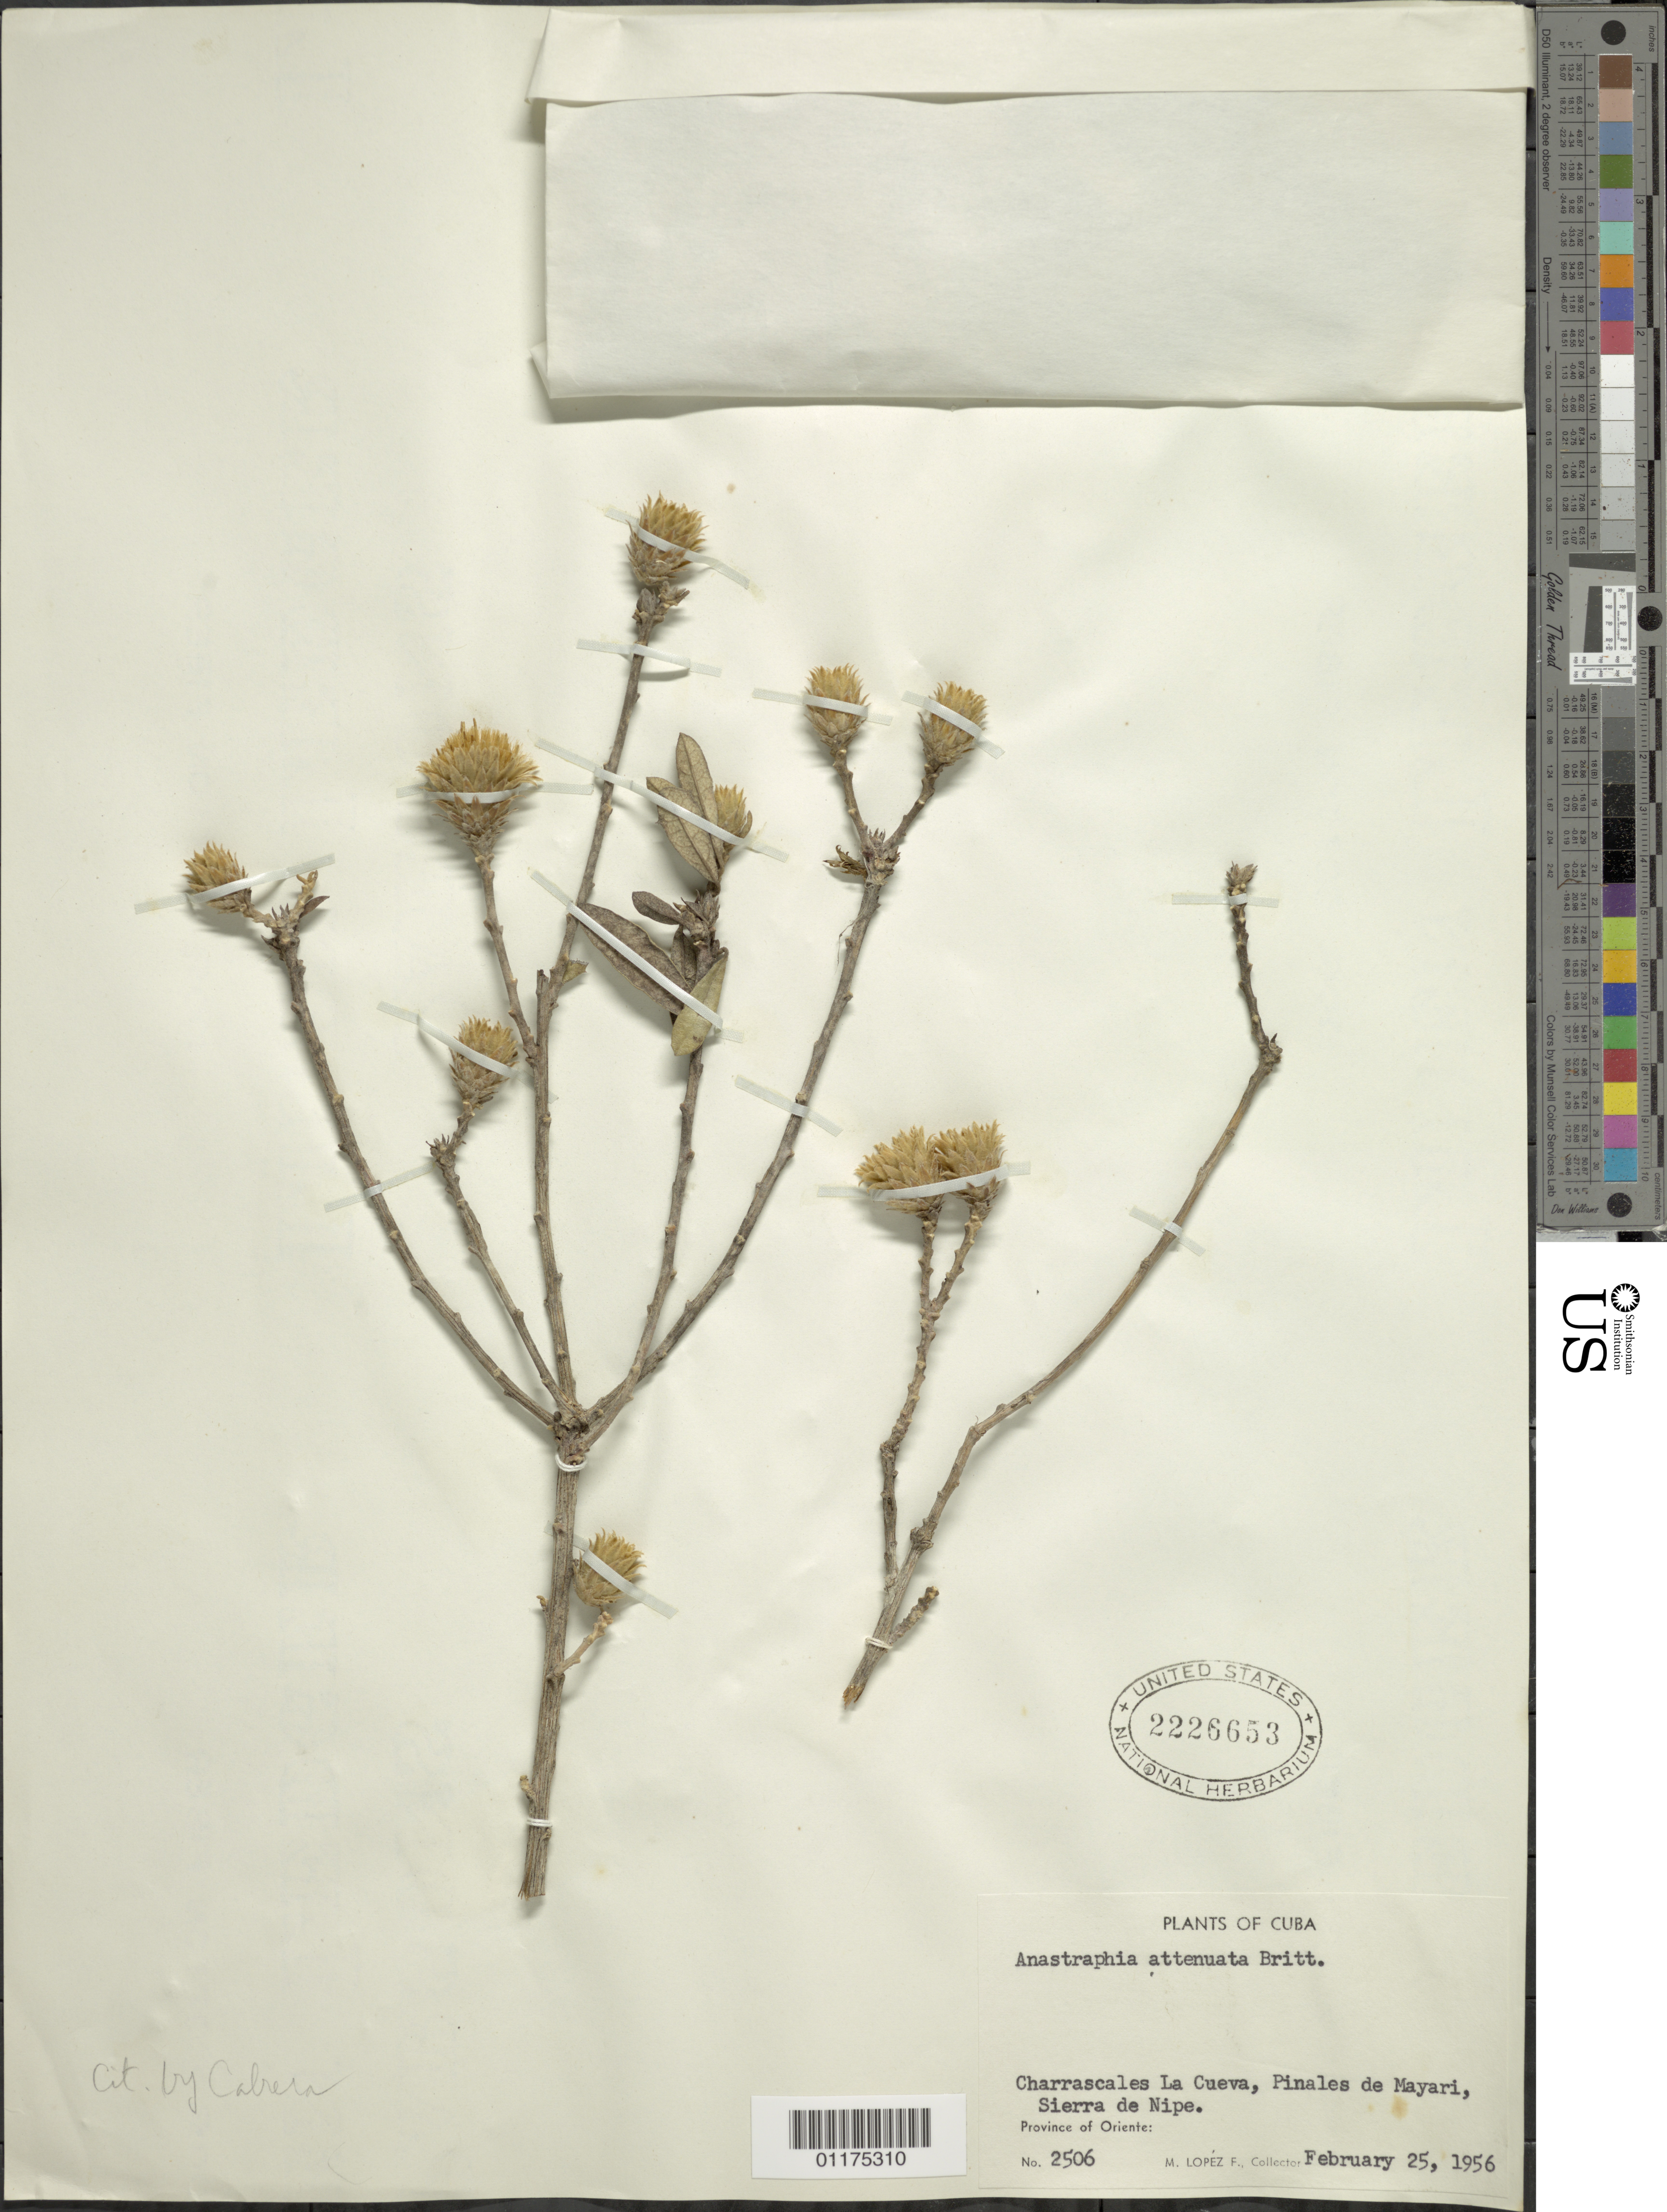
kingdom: Plantae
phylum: Tracheophyta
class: Magnoliopsida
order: Asterales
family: Asteraceae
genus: Anastraphia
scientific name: Anastraphia attenuata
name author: Britton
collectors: M. Lopéz-F.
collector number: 2506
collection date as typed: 25 Feb 1956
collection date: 1956-02-25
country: Cuba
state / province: Oriente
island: Cuba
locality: Charrascales La Cueva, Pinales de Mayari, Sierra de Nipe.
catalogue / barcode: US 2226653